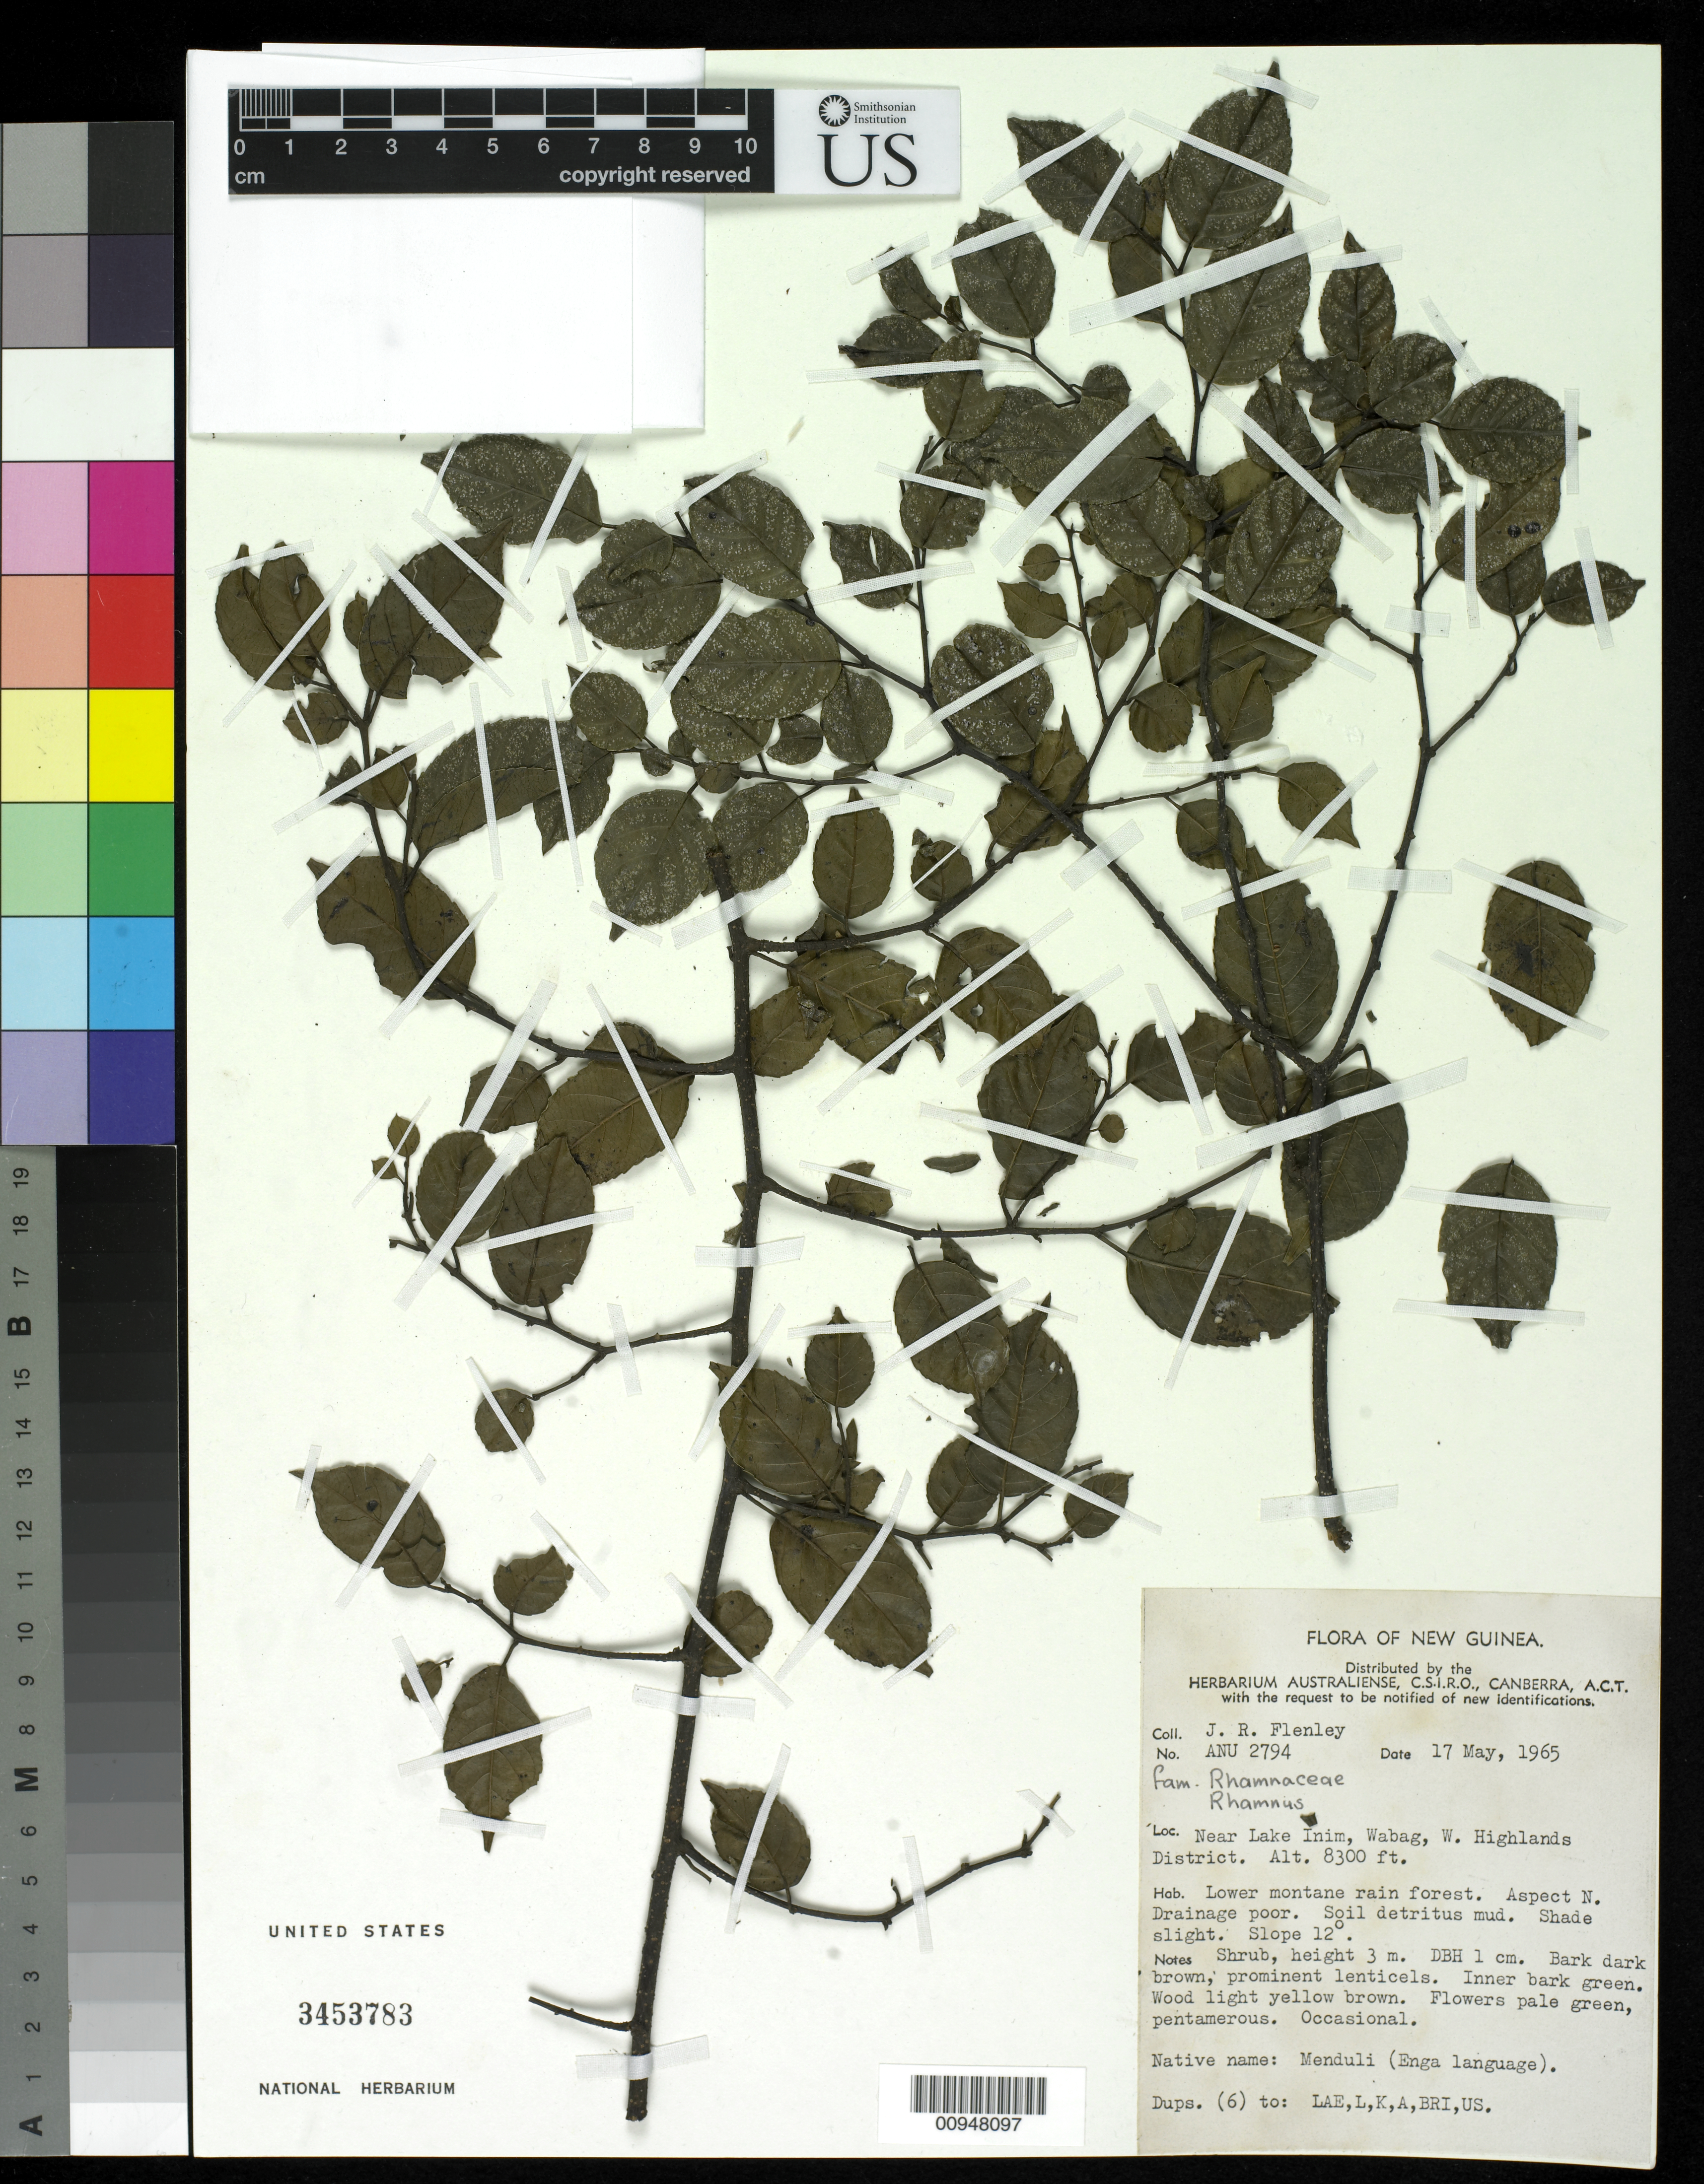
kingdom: Plantae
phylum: Tracheophyta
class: Magnoliopsida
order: Rosales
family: Rhamnaceae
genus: Rhamnus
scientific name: Rhamnus sp.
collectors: J. Flenley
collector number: ANU 2794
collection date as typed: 17 May 1965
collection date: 1965-05-17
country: Papua New Guinea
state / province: Enga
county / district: Wabag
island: New Guinea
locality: Near Lake Inim, Wabag, W. Highlands District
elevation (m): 2530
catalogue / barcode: US 3453783